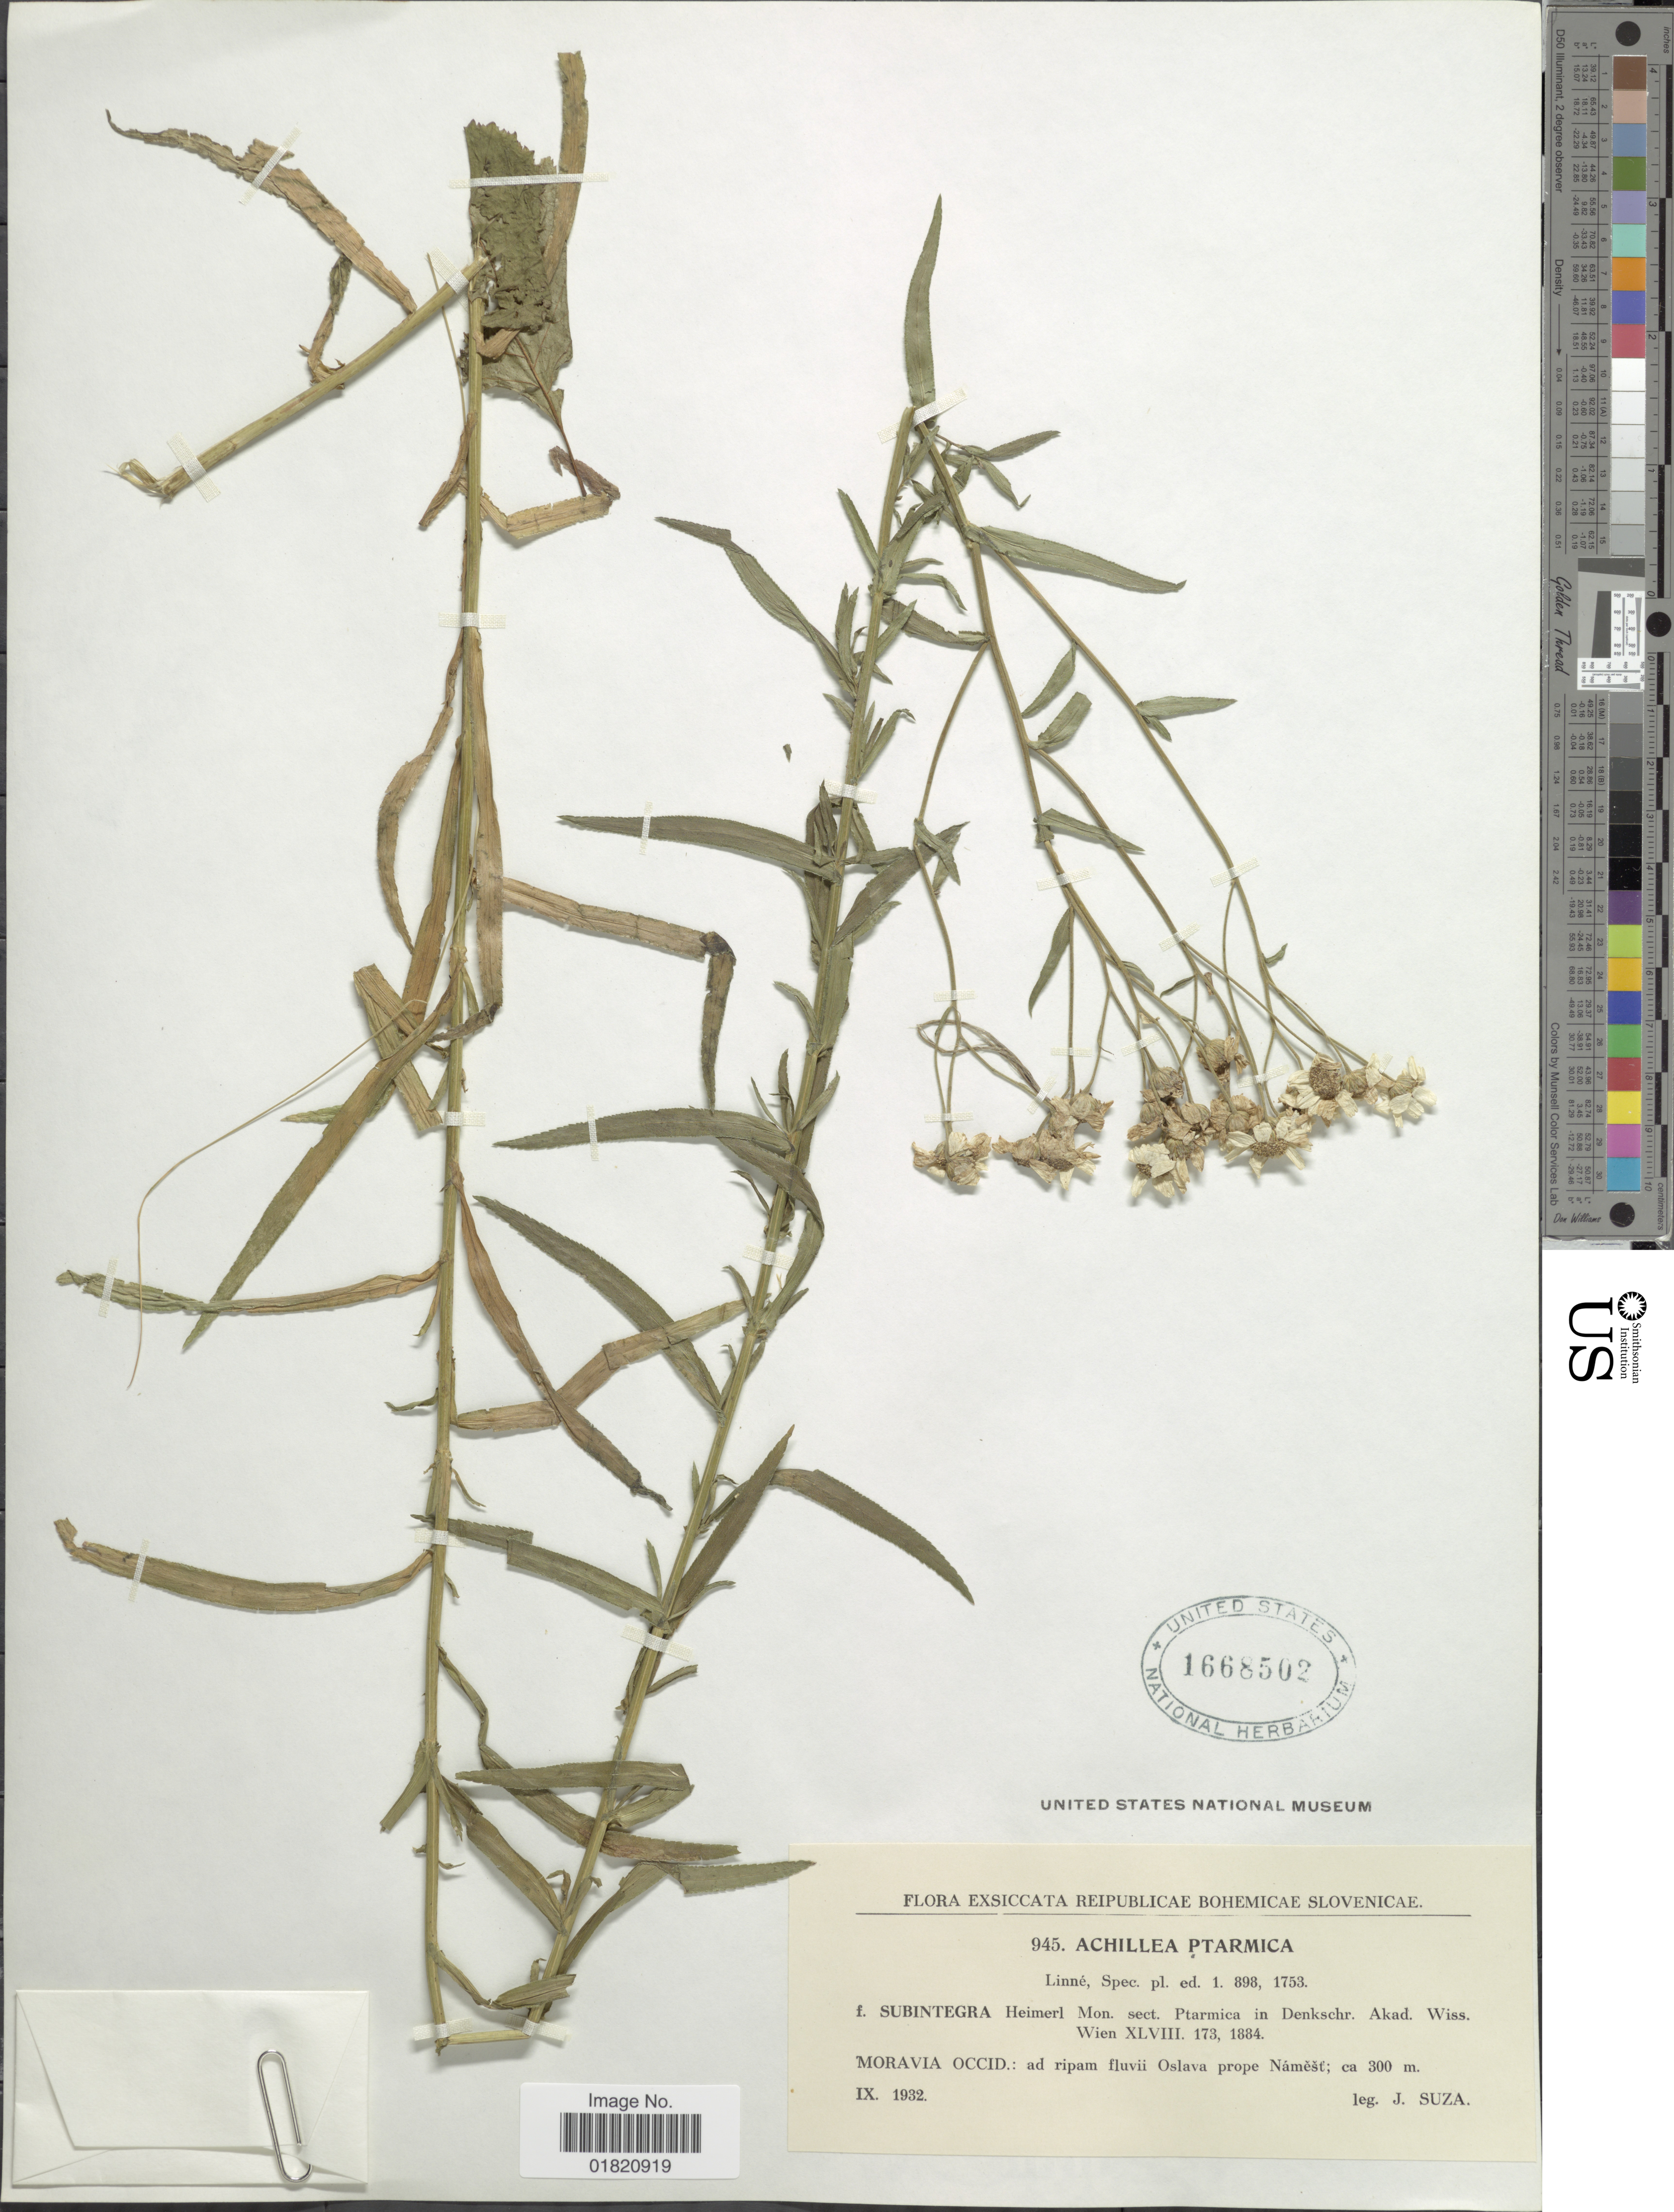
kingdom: Plantae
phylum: Tracheophyta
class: Magnoliopsida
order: Asterales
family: Asteraceae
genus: Achillea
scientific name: Achillea ptarmica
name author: L.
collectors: J. Suza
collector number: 945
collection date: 1932-09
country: Slovakia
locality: Reipublicae Bohemicae Slovenicae. Moravia Occid.: ad ripam fluvii Oslava prope Námest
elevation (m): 300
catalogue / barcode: US 1668502